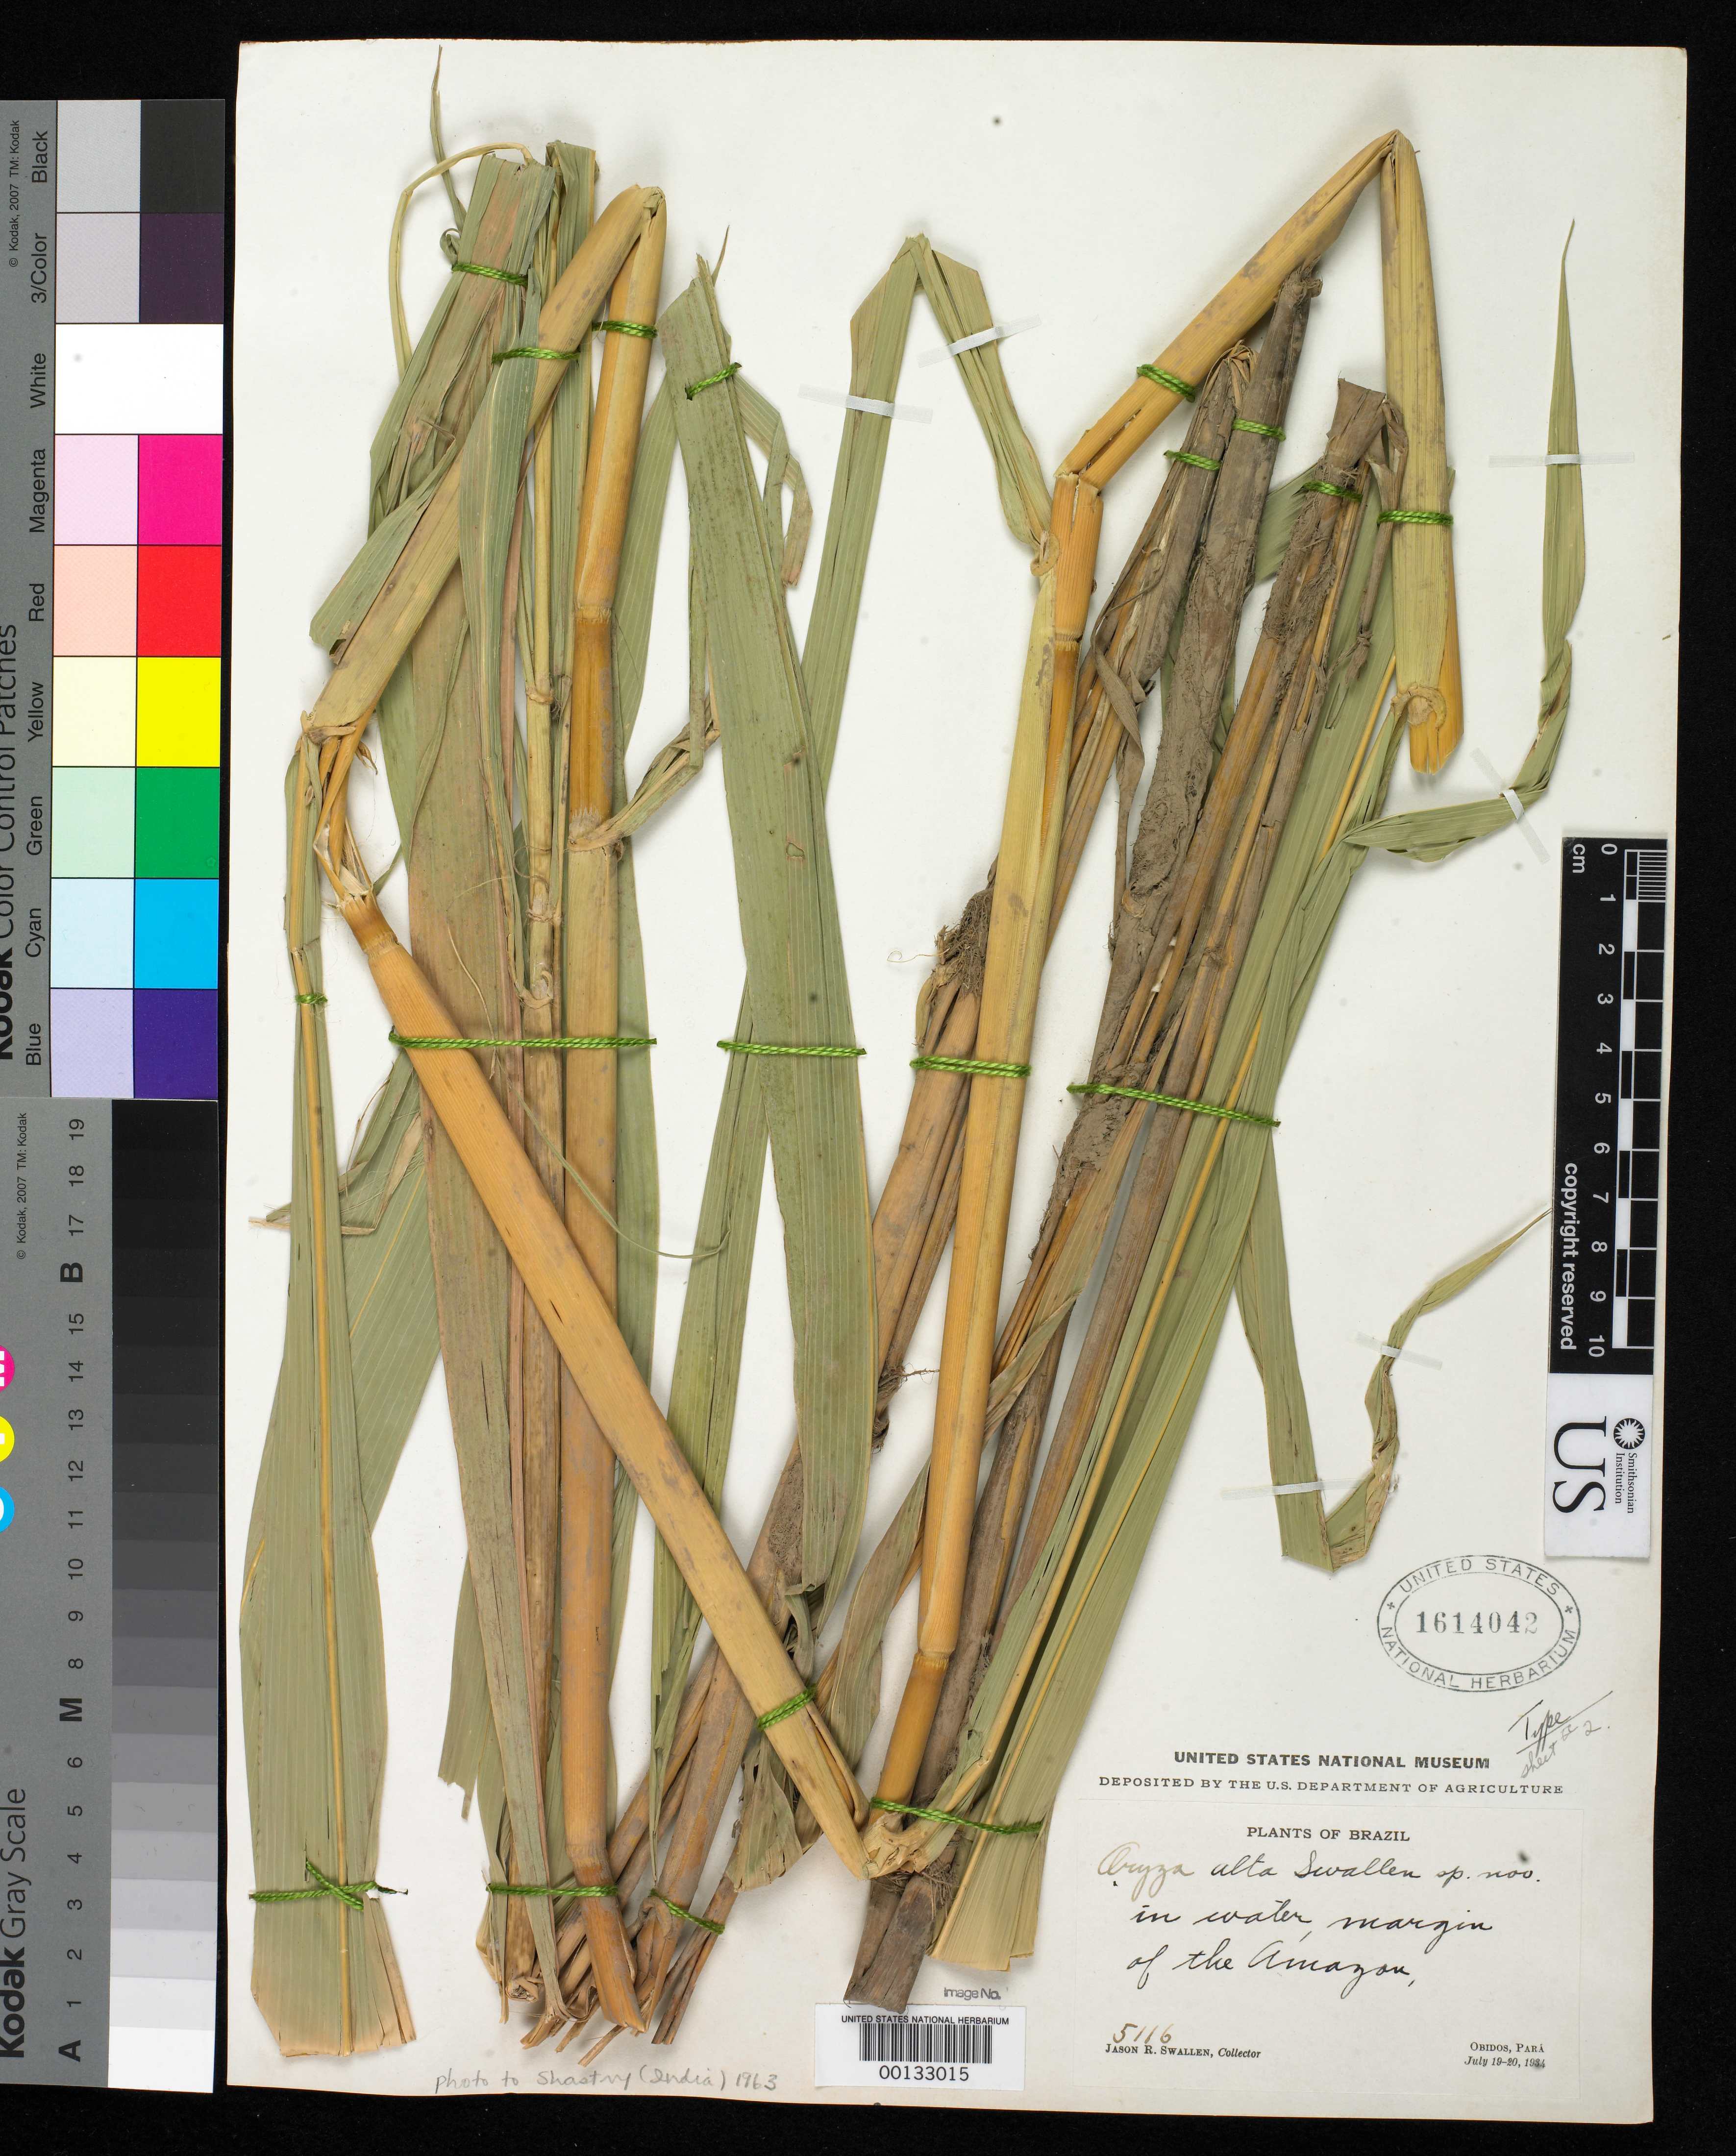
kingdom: Plantae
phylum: Tracheophyta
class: Liliopsida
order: Poales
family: Poaceae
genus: Oryza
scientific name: Oryza alta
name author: Swallen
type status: Isotype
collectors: J. R. Swallen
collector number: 5116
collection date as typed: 19 Jul 1934 to 20 Jul 1934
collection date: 1934-07-19/1934-07-20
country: Brazil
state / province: Pará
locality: Amazon at Obidos.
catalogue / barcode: US 1614042